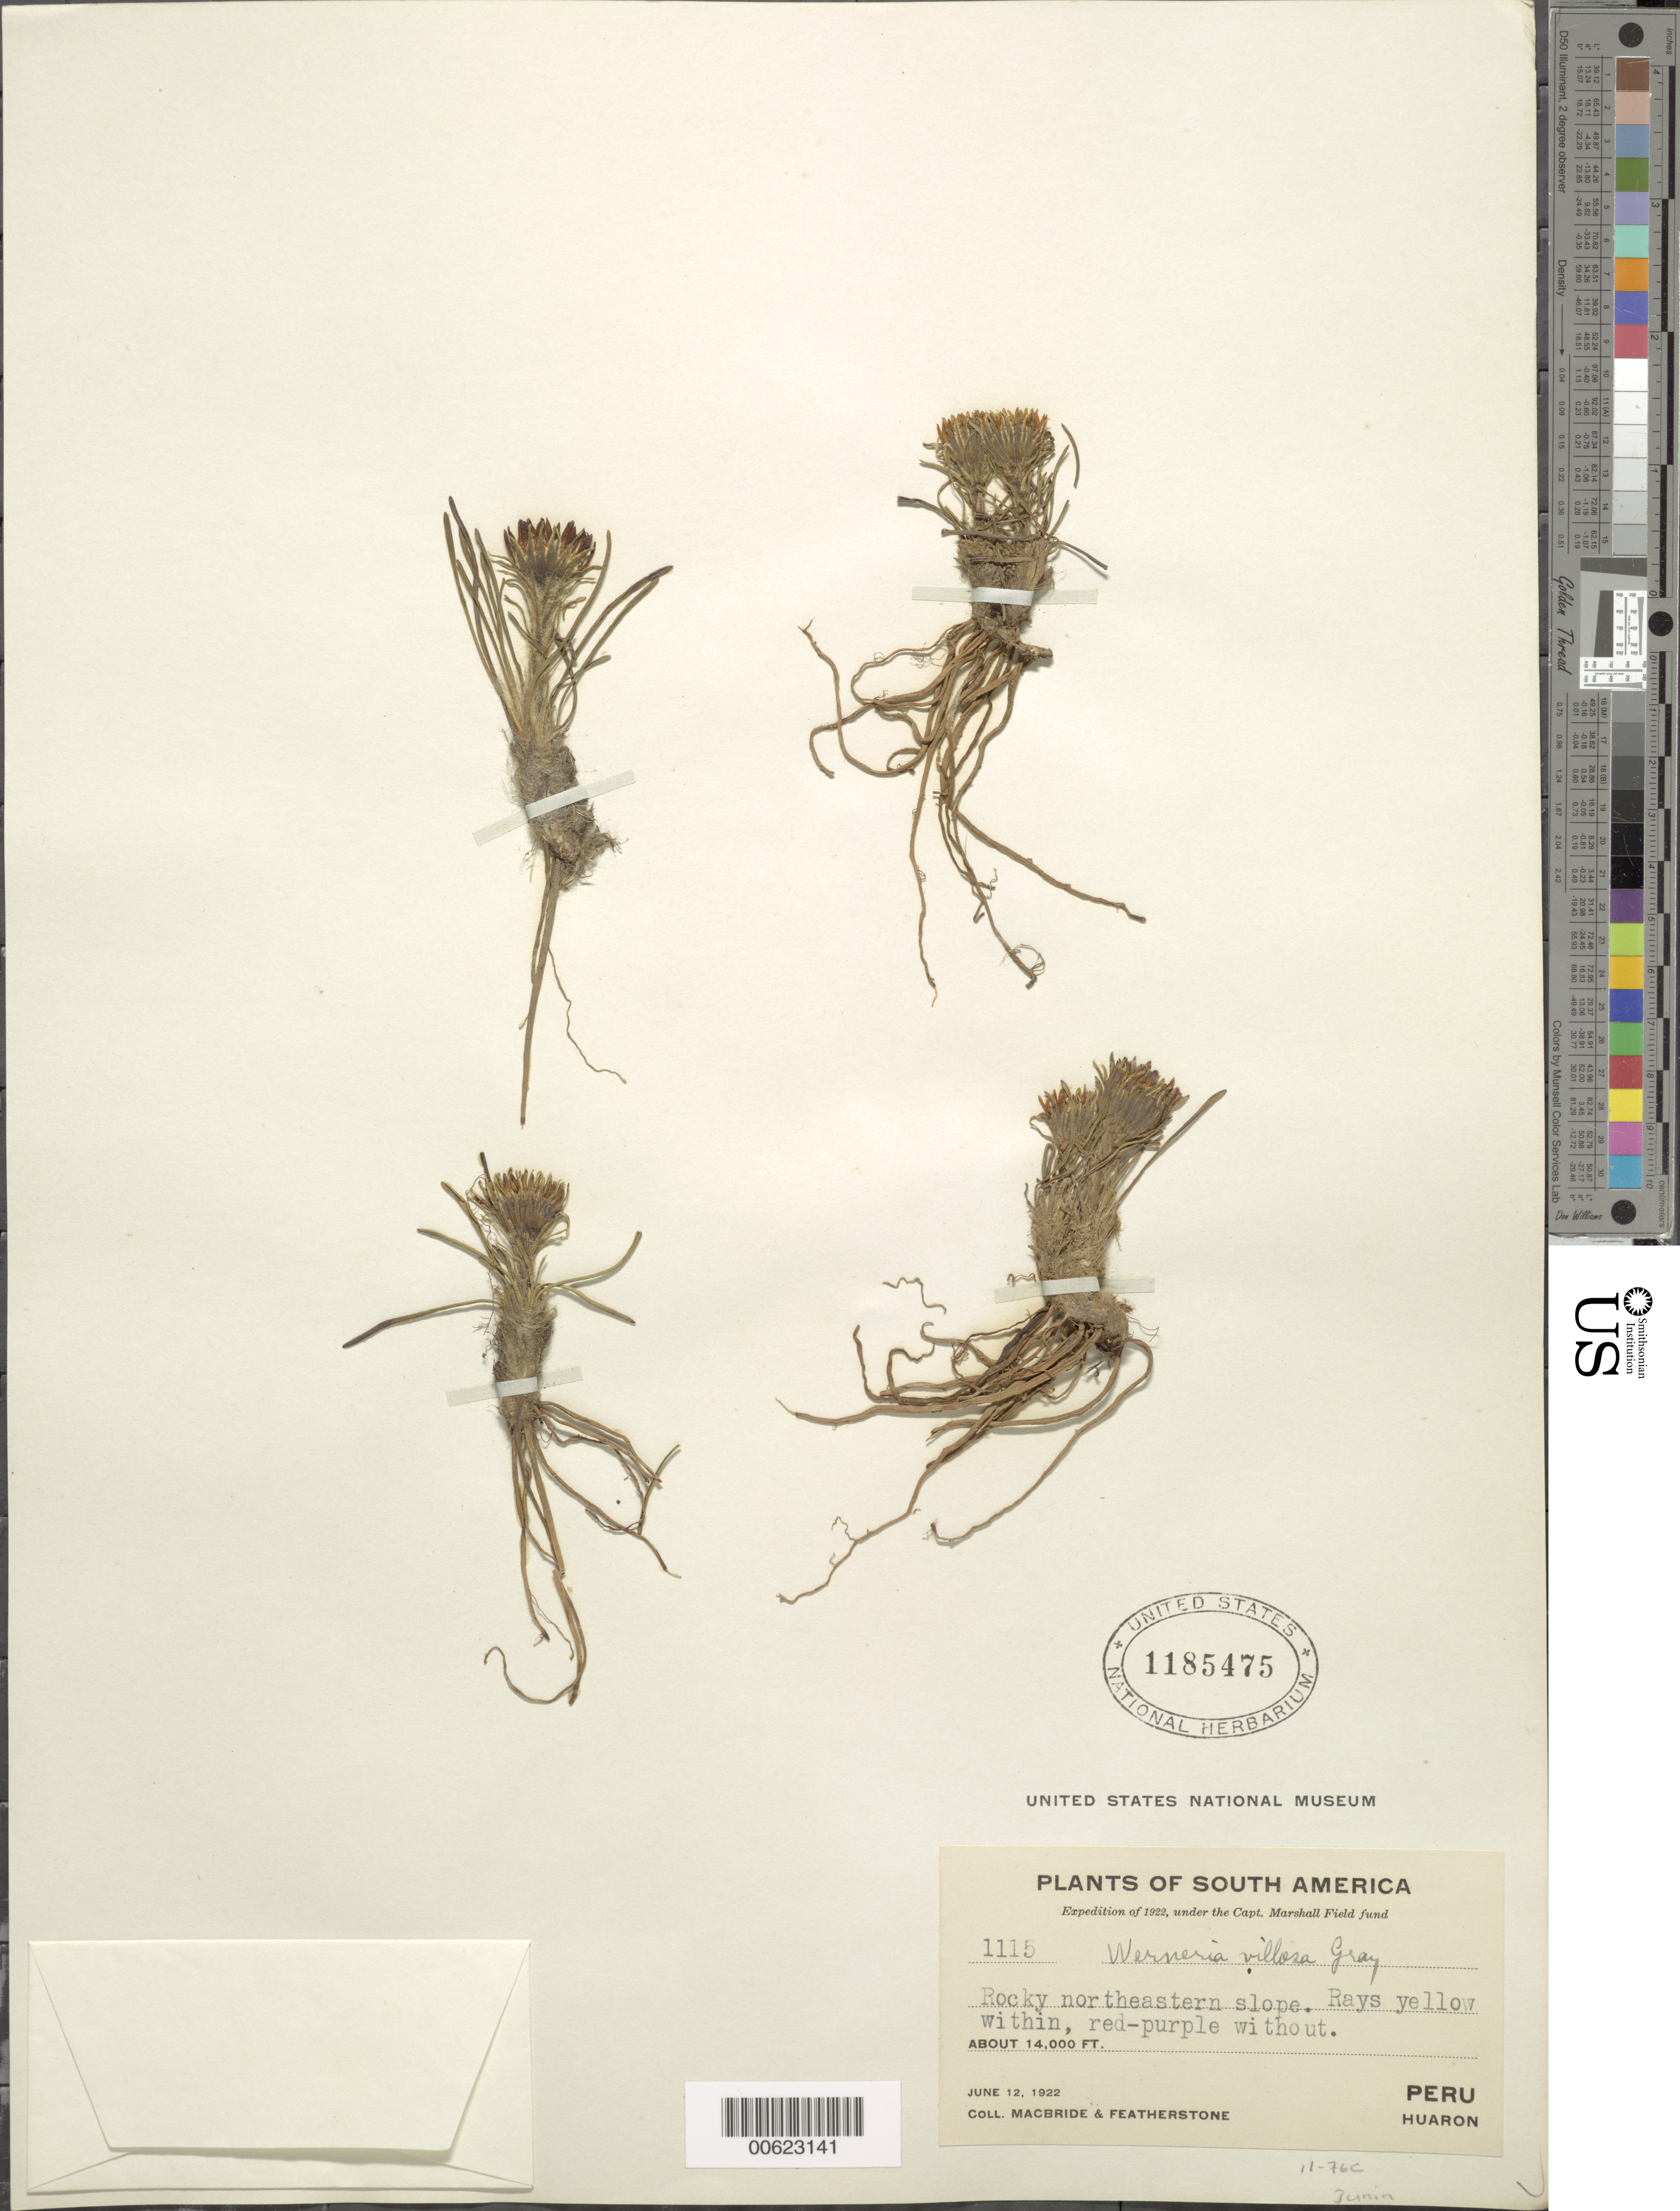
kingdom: Plantae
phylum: Tracheophyta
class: Magnoliopsida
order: Asterales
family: Asteraceae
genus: Werneria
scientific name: Werneria villosa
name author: A. Gray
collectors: J. F. Macbride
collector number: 1115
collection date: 1922-06-12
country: Peru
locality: NE slope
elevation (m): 4267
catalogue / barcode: US 1185475